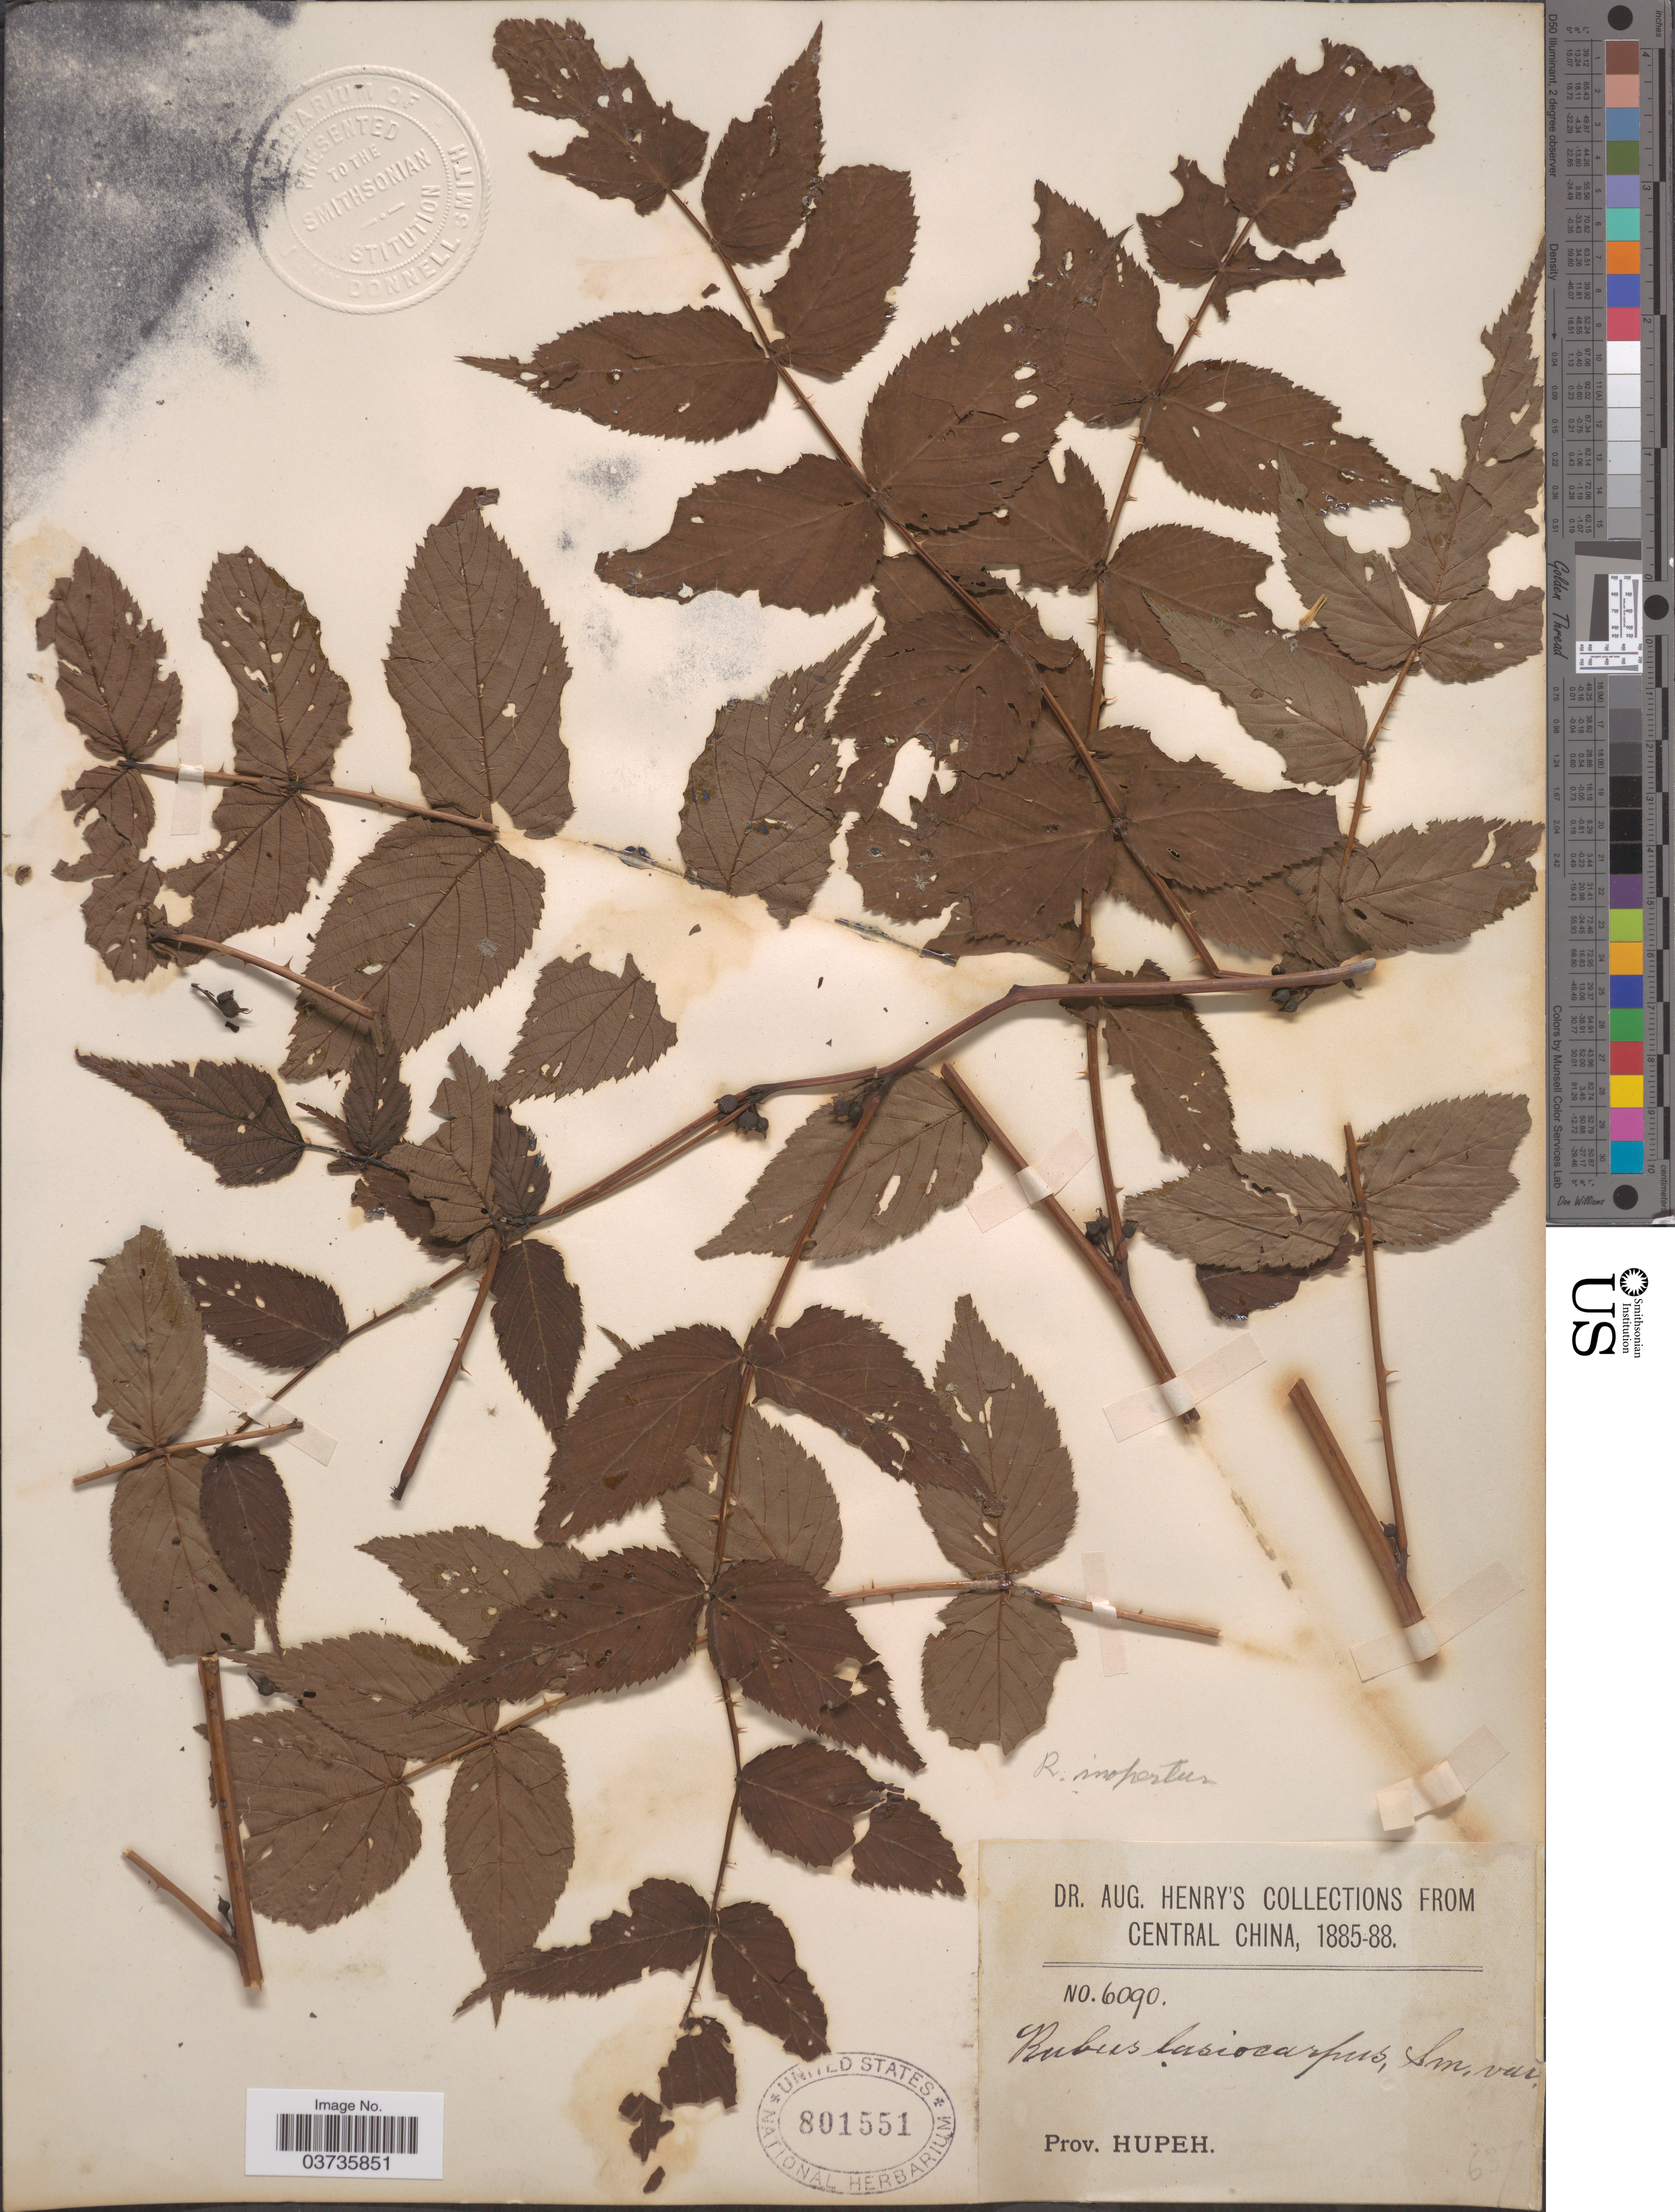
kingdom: Plantae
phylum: Tracheophyta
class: Magnoliopsida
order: Rosales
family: Rosaceae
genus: Rubus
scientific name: Rubus inopertus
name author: (Focke ex Diels) Focke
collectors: A. Henry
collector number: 6090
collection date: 1885/1888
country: China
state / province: Hubei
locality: Central China. Prov. Hupeh.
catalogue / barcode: US 801551